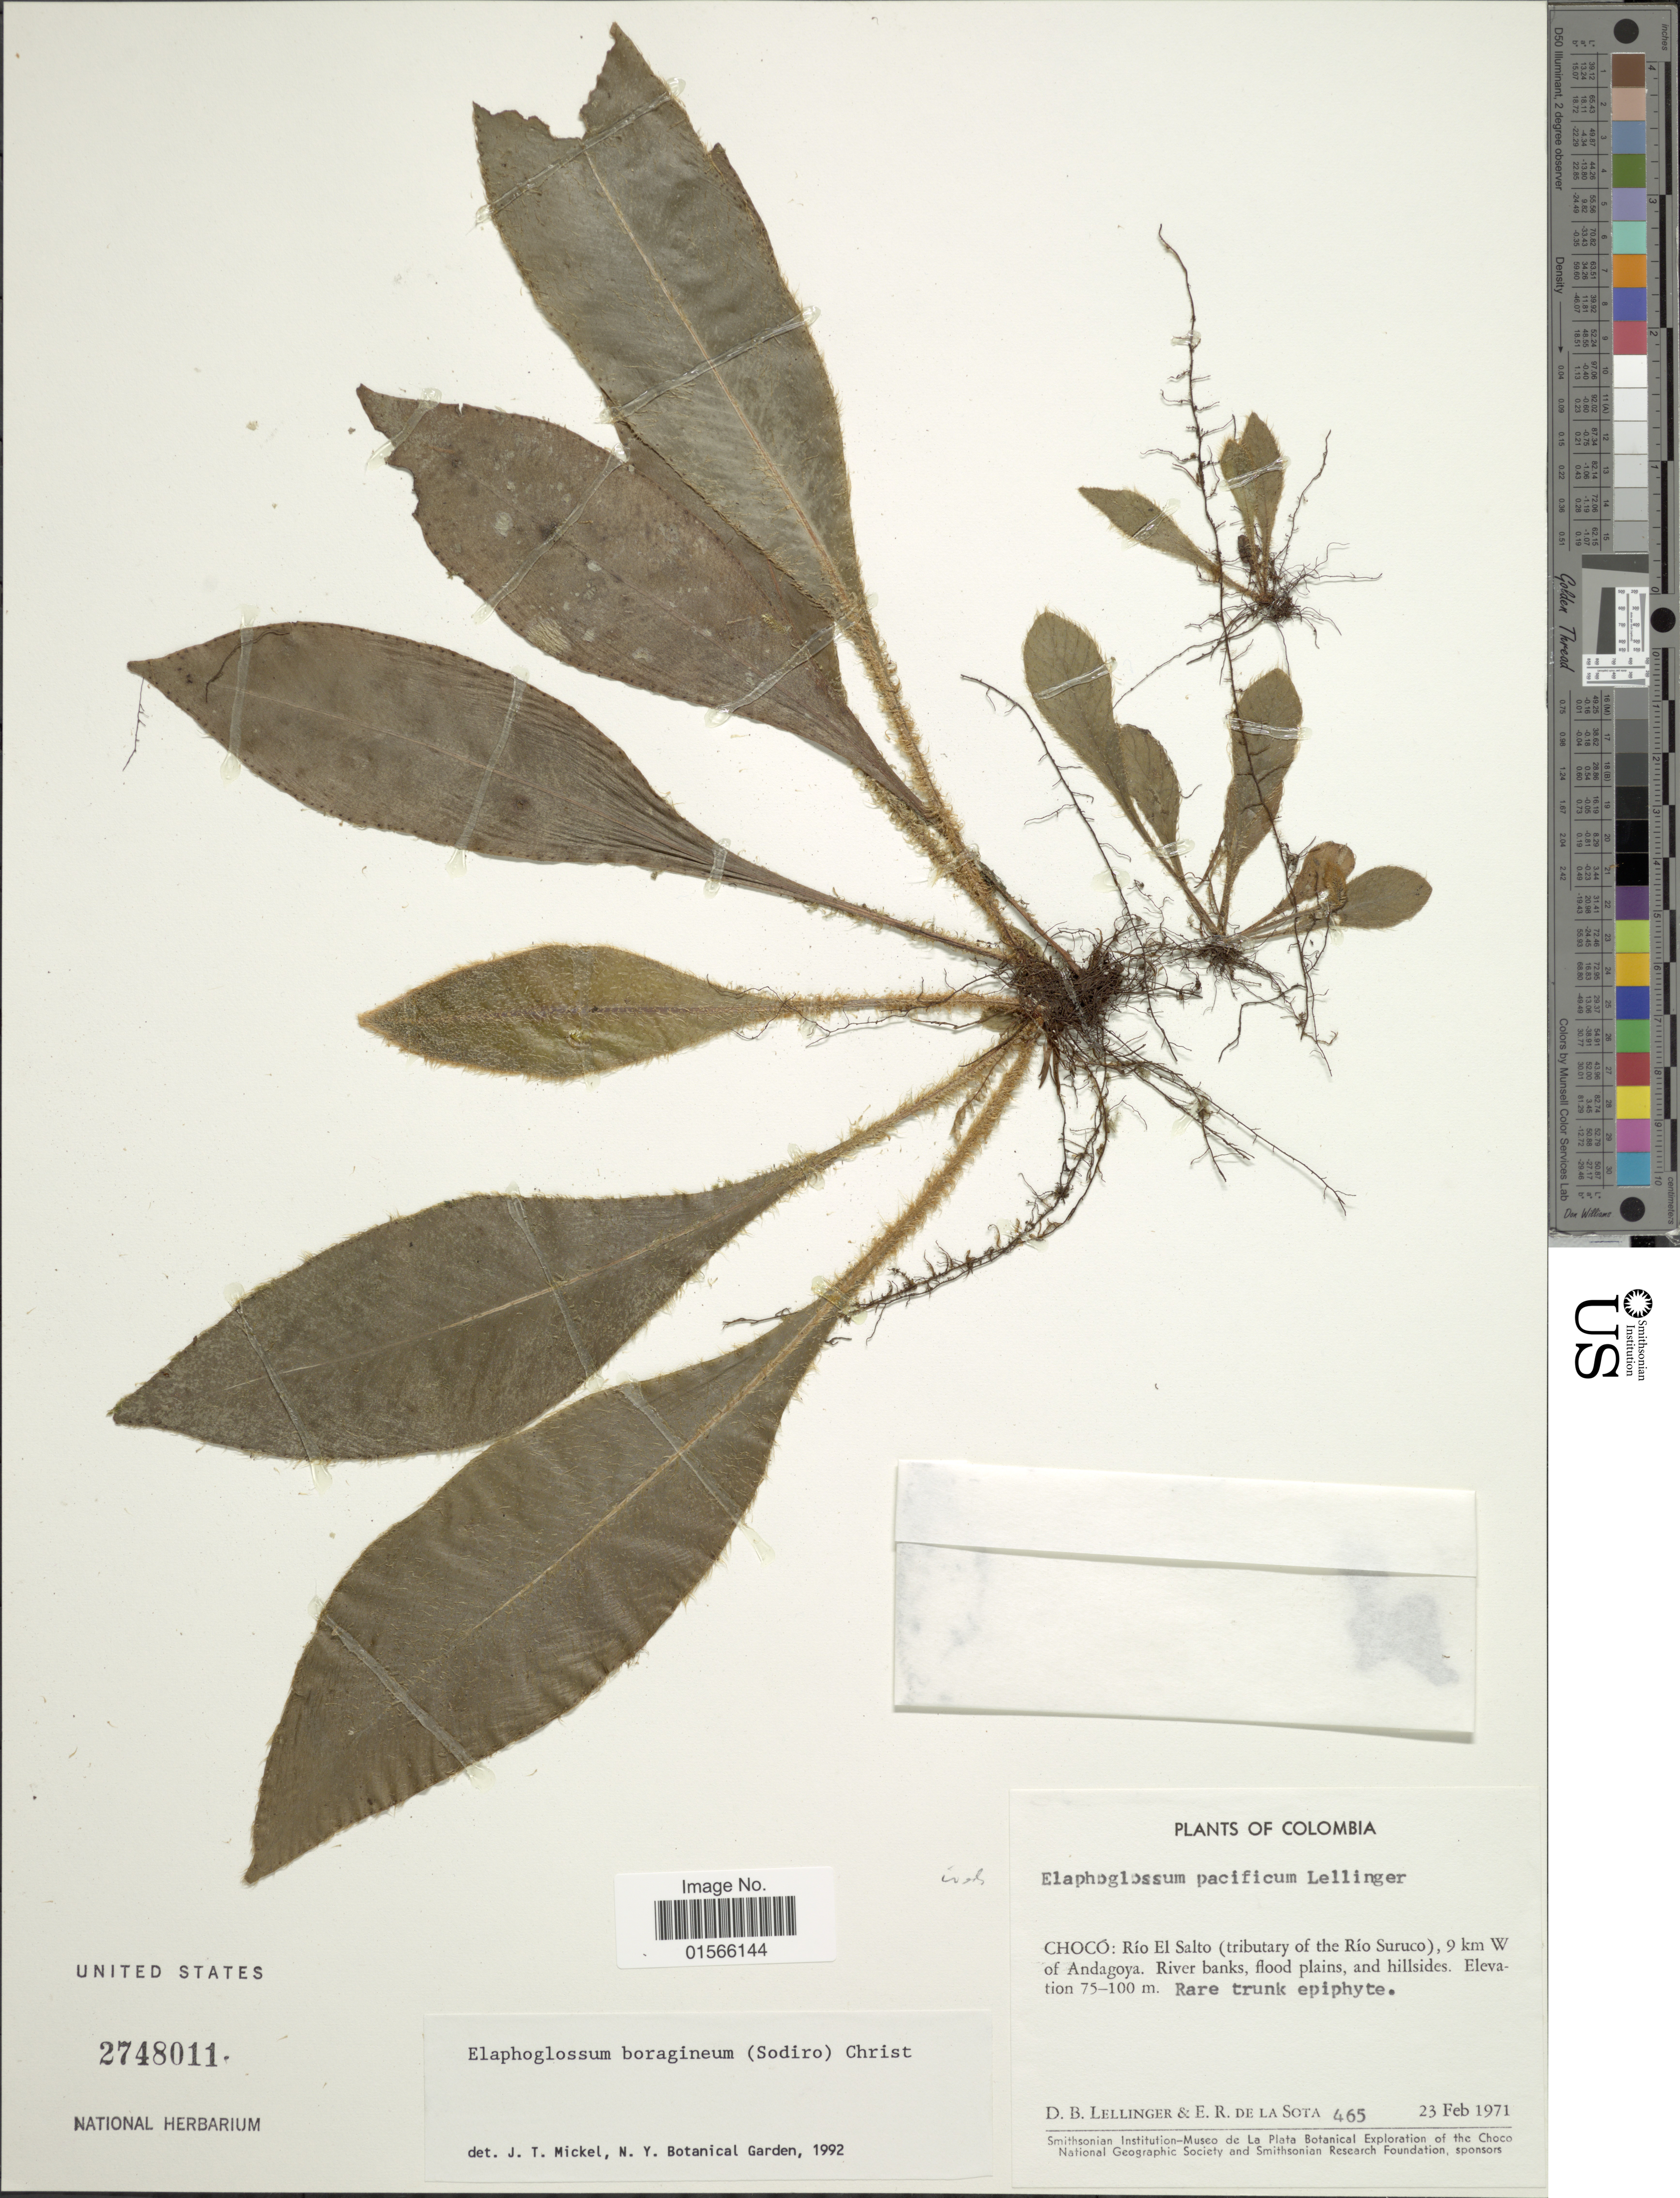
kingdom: Plantae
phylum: Tracheophyta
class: Polypodiopsida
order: Polypodiales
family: Dryopteridaceae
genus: Elaphoglossum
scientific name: Elaphoglossum boragineum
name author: (Sodiro) Christ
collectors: D. B. Lellinger & E. R. de la Sota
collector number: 465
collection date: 1971-02-23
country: Colombia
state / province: Chocó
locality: Río El Salto (tributary of the Río Suruco), 9 km W of Andagoya. River banks, flood plains, and hillsides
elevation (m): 75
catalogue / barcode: US 2748011